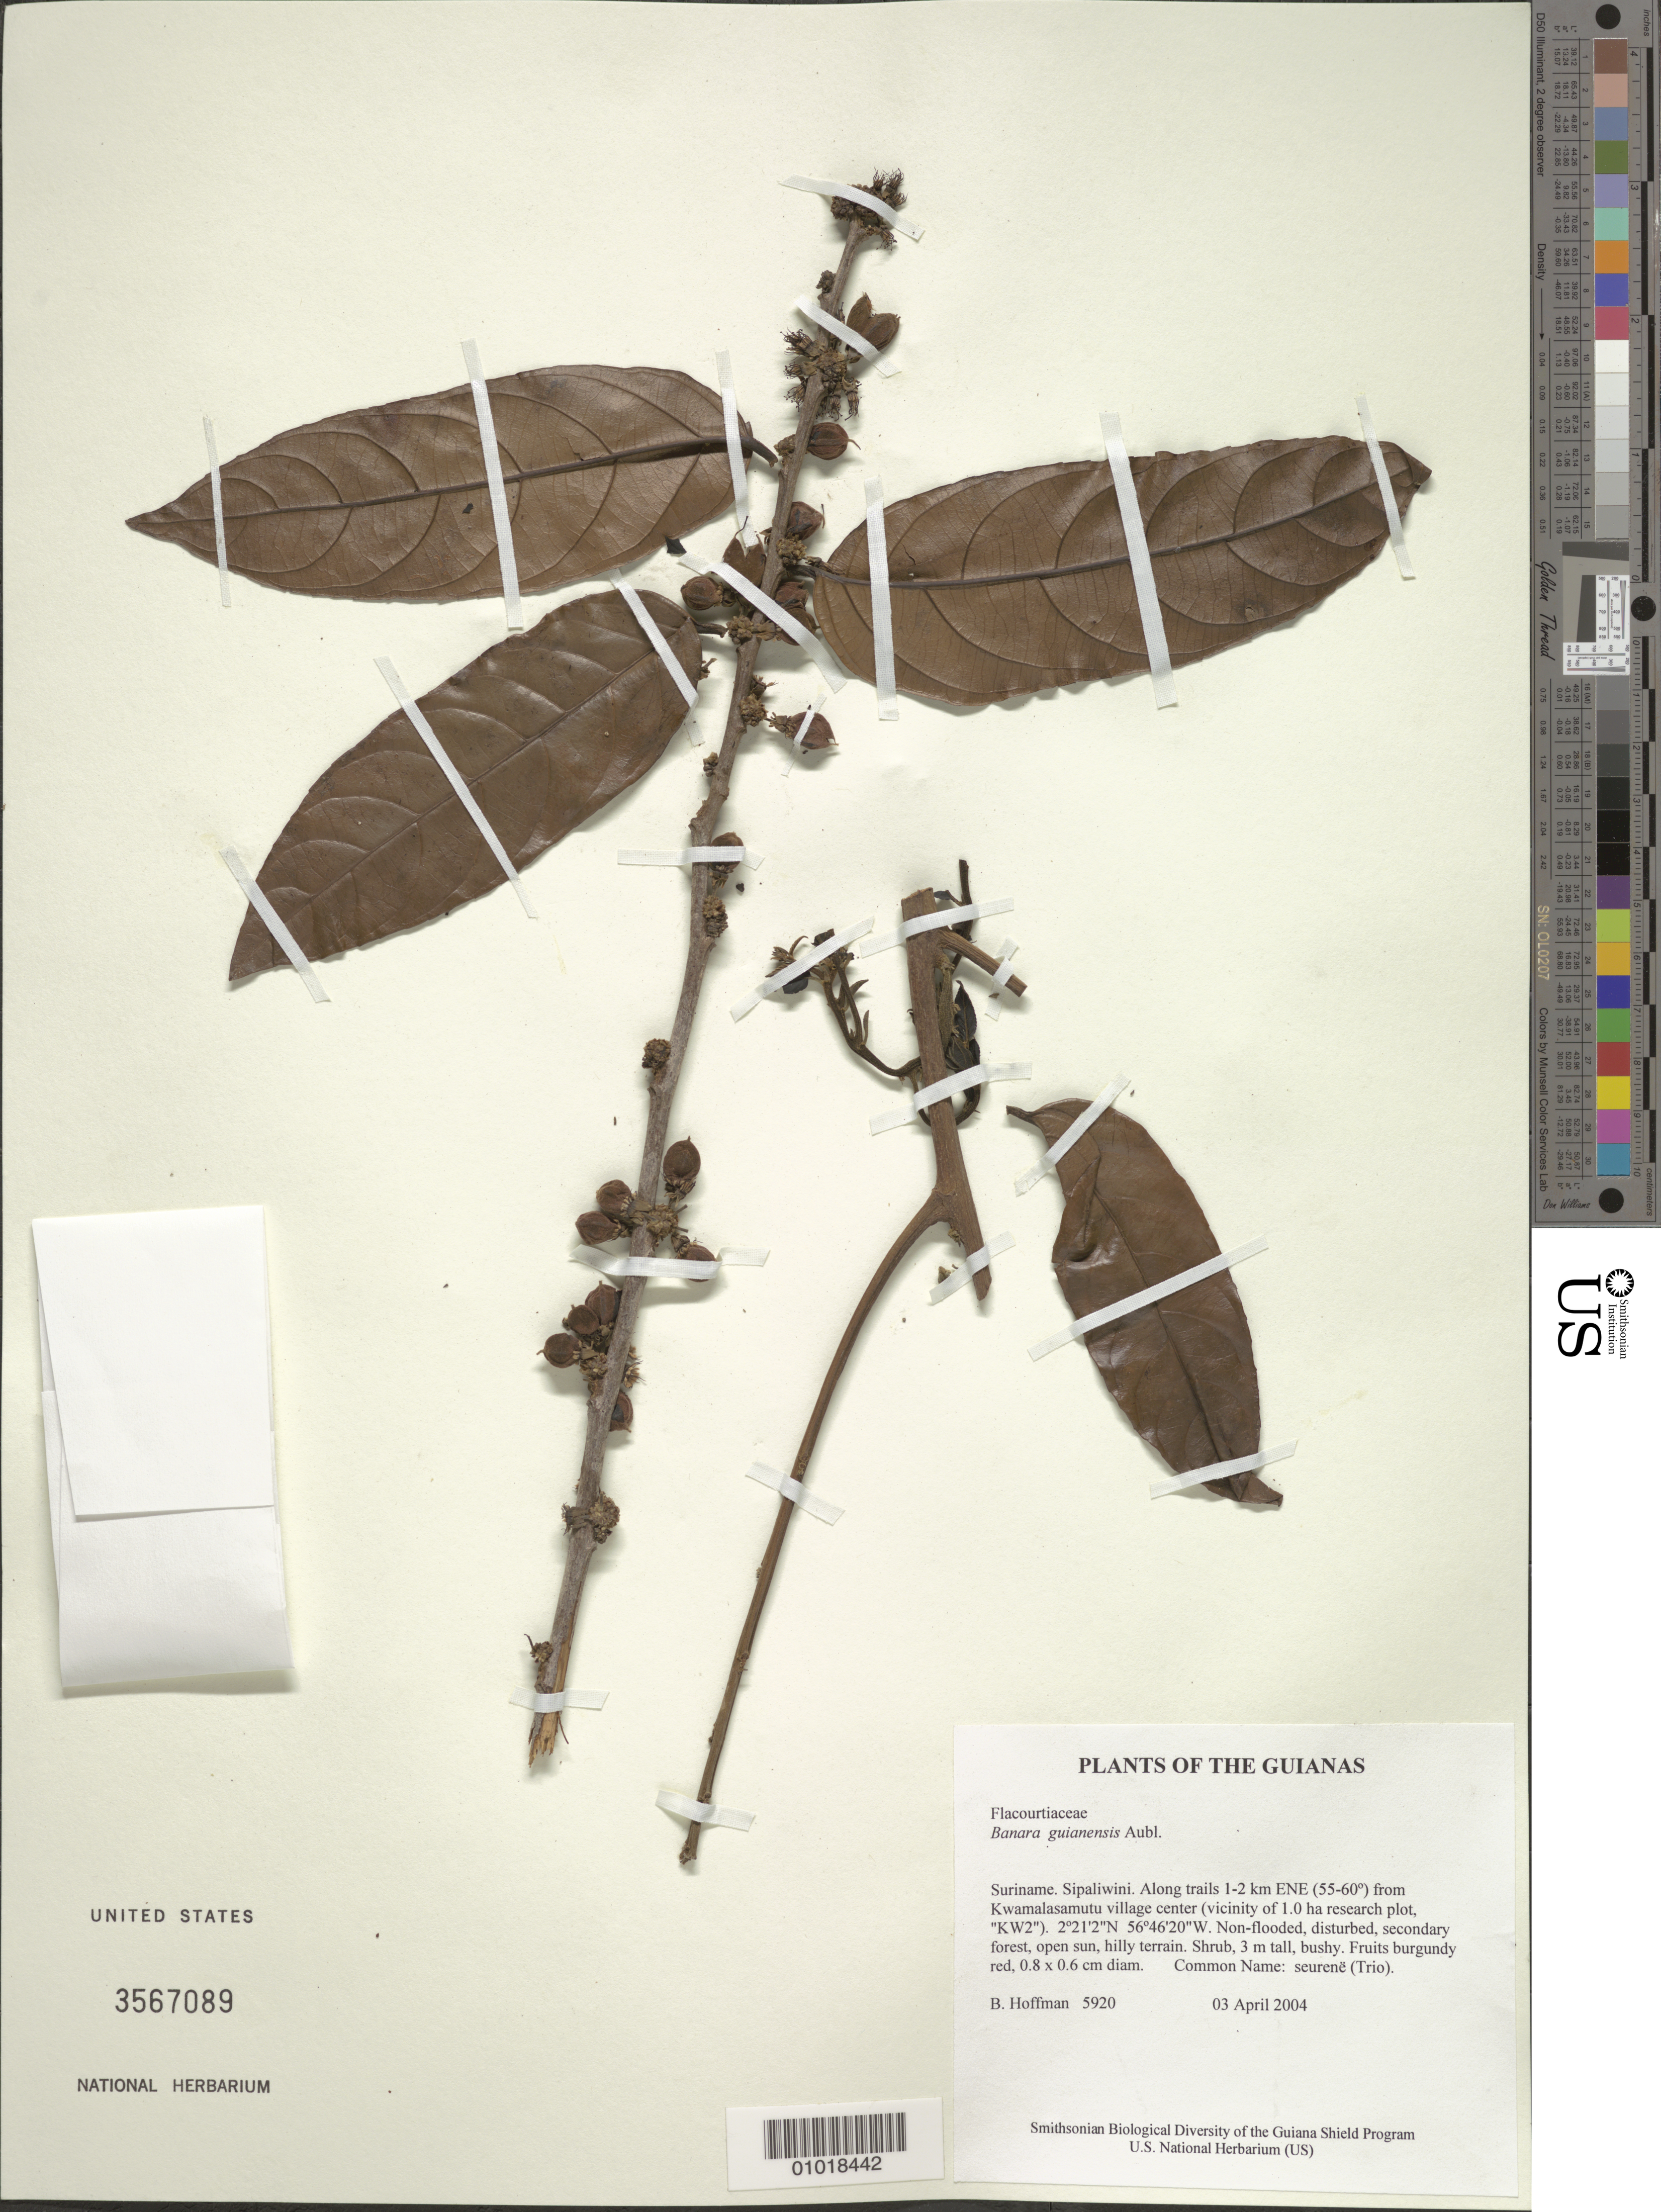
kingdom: Plantae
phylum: Tracheophyta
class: Magnoliopsida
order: Malpighiales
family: Salicaceae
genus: Banara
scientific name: Banara guianensis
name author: Aubl.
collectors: B. Hoffman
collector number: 5920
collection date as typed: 03 April 2004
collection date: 2004-04-03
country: Suriname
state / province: Sipaliwini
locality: Along trails 1-2 km ENE (55-60º) from Kwamalasamutu village center (vicinity of 1.0 ha research plot, "KW2")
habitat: Non-flooded, disturbed, secondary forest, open sun, hilly terrain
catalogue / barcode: US 3567089